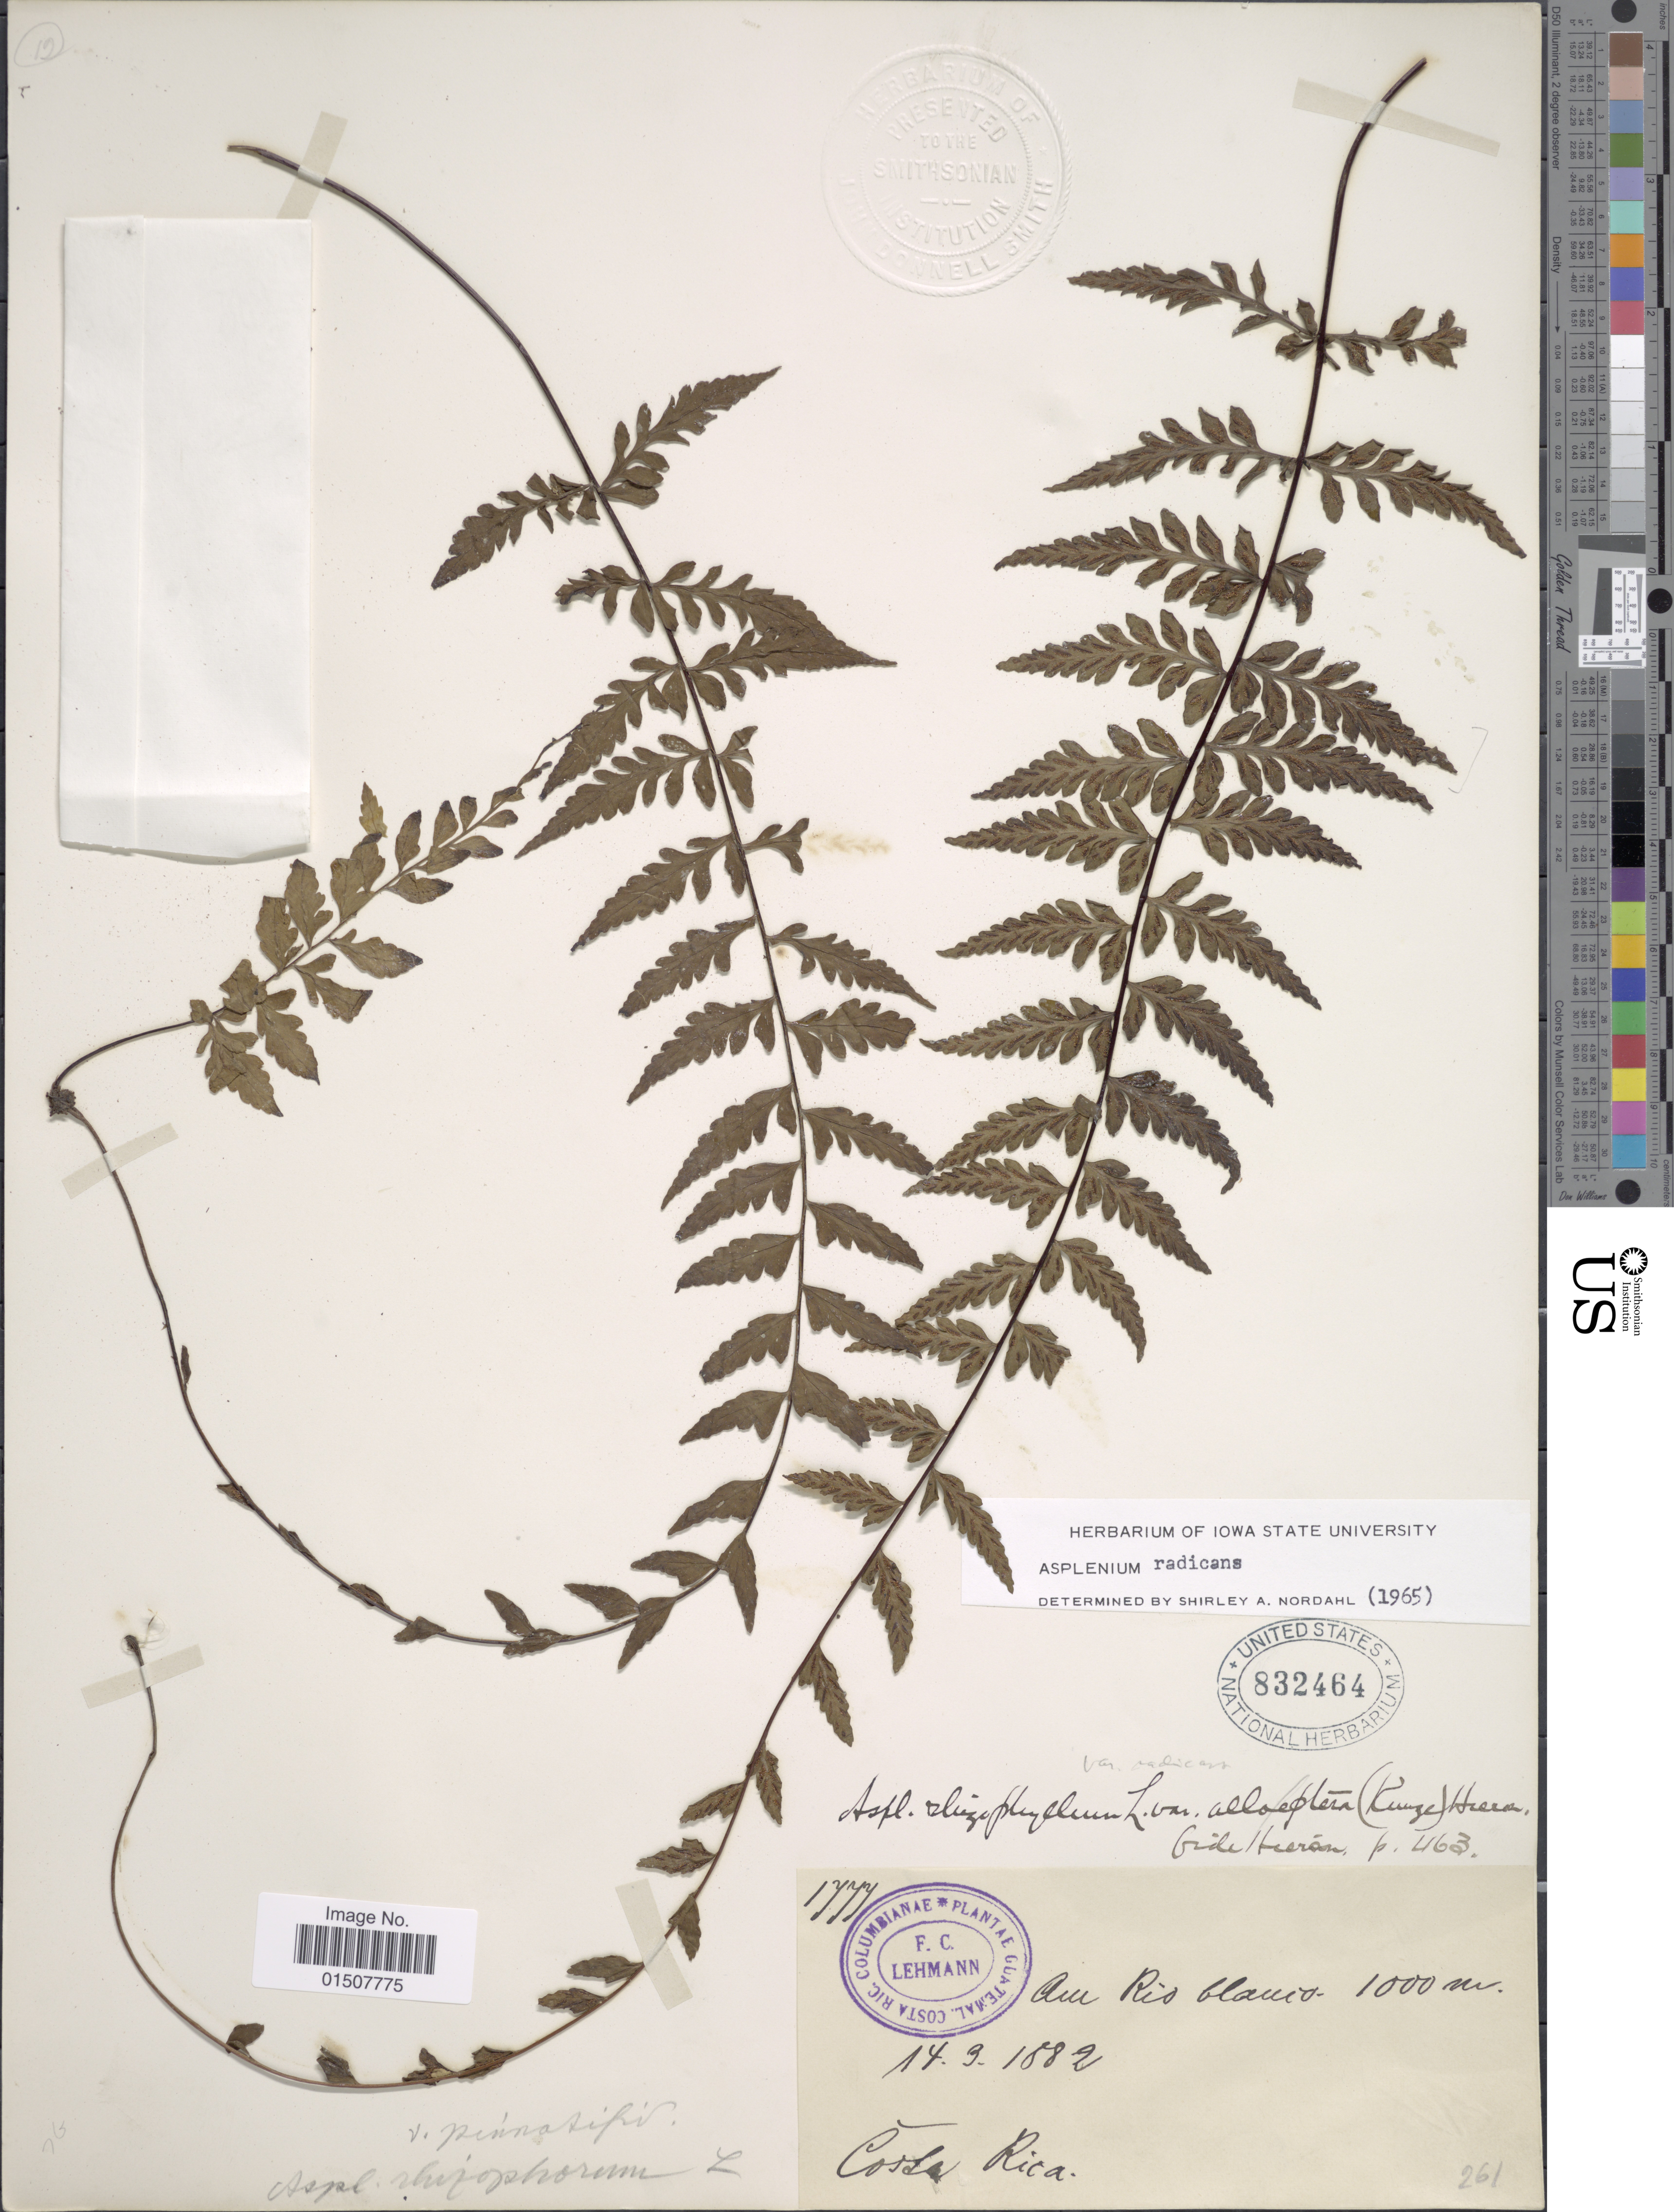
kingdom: Plantae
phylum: Tracheophyta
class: Polypodiopsida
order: Polypodiales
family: Aspleniaceae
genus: Asplenium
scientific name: Asplenium radicans var. radicans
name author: L.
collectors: F. Lehman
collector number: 1777*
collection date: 1882-03-14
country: Costa Rica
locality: Au Río Blanco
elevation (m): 1000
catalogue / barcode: US 832464